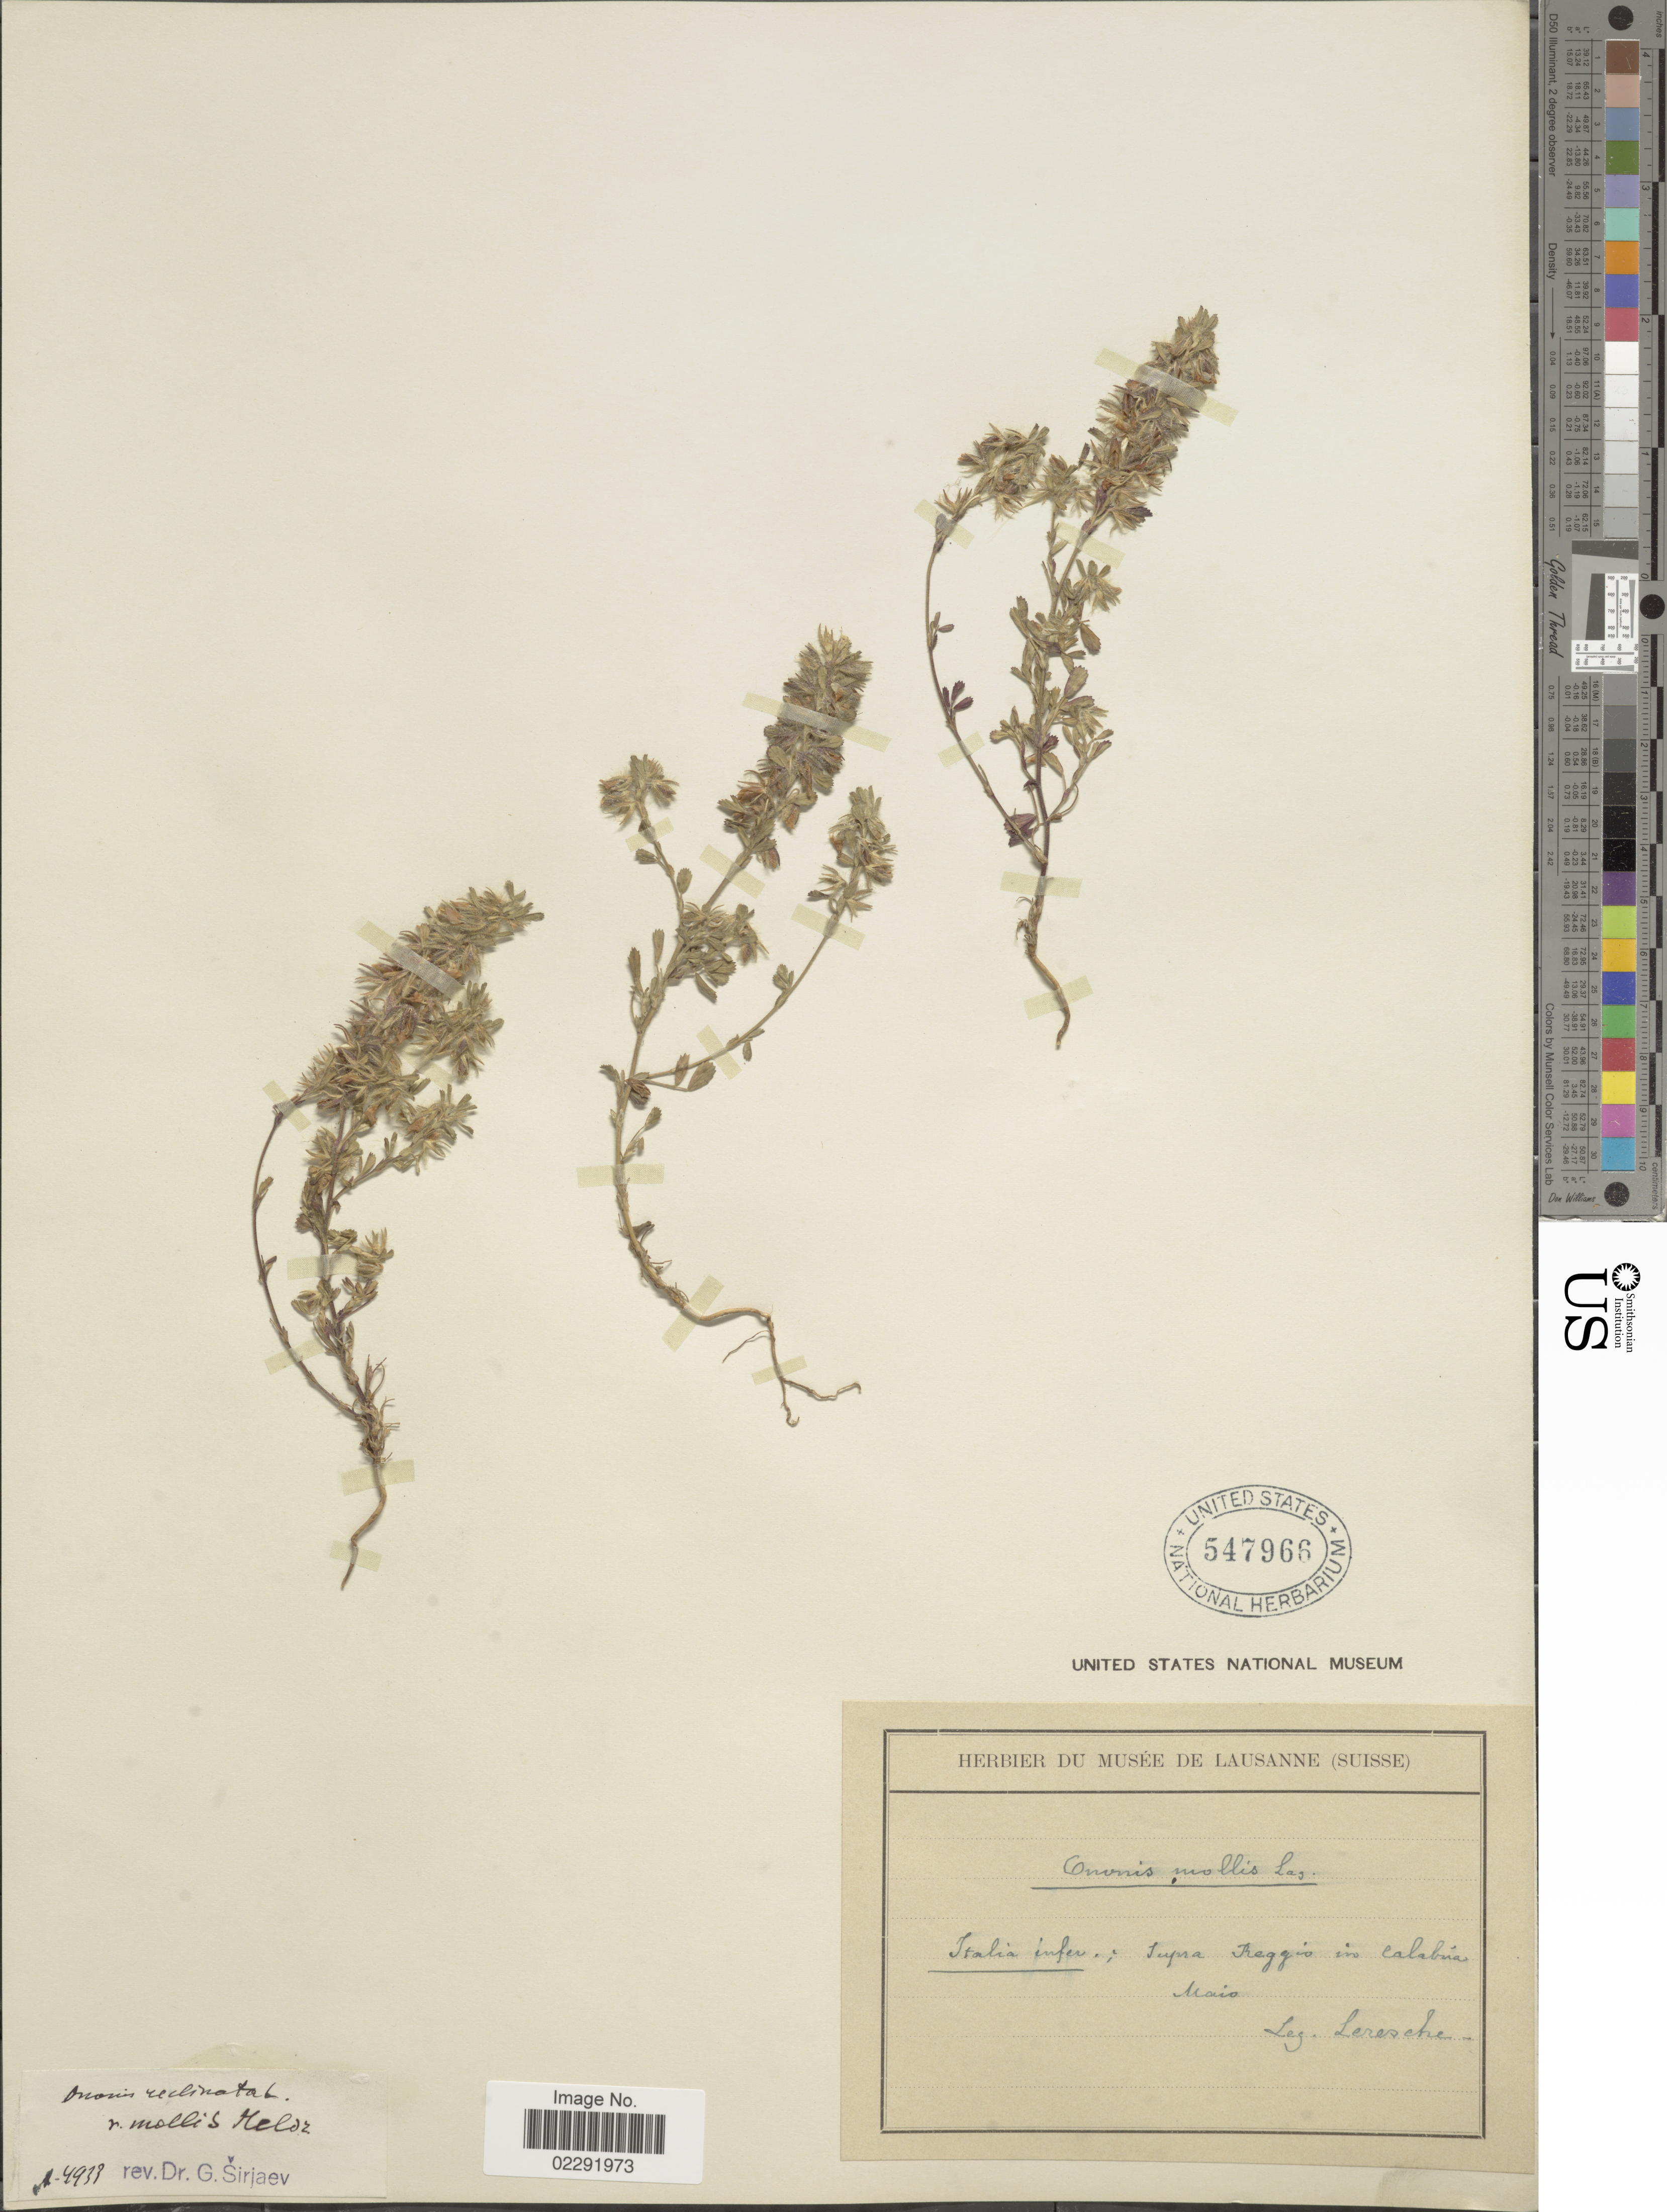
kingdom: Plantae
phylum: Tracheophyta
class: Magnoliopsida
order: Fabales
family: Fabaceae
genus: Ononis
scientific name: Ononis reclinata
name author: L.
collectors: Leresche, --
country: Italy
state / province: Calabria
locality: Supra Reggio in Calabria.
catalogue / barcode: US 547966